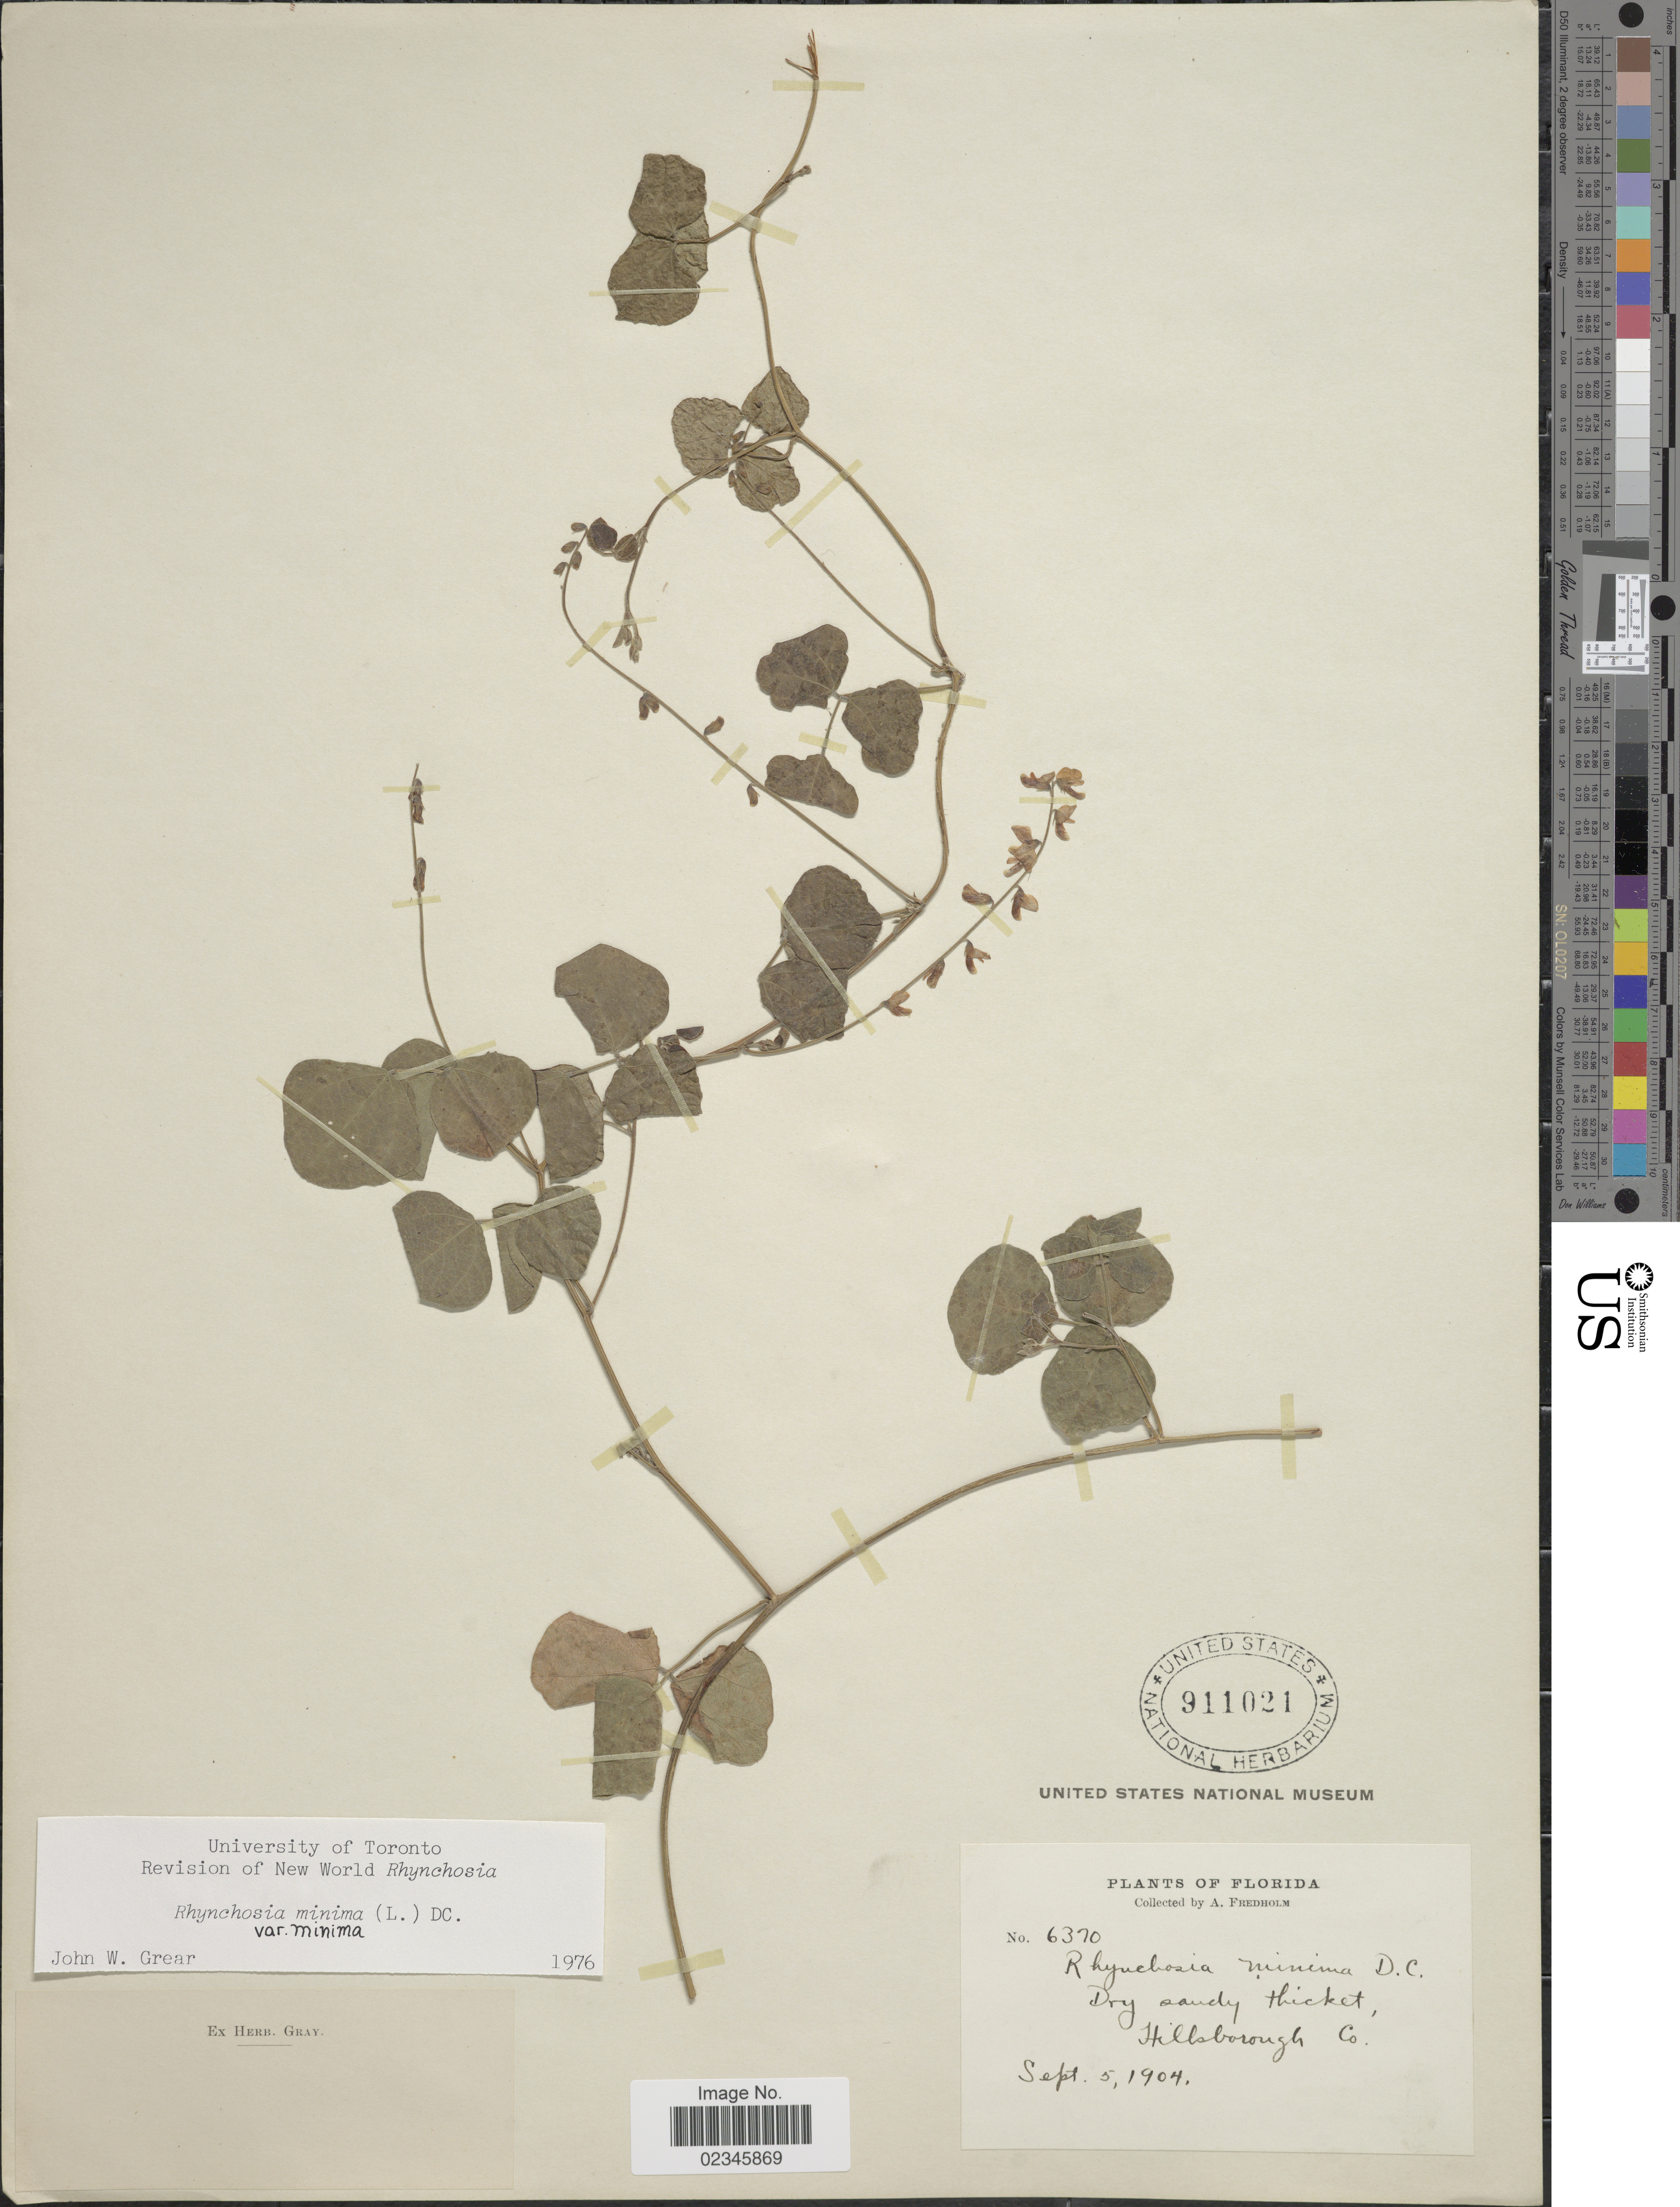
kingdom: Plantae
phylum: Tracheophyta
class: Magnoliopsida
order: Fabales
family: Fabaceae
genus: Rhynchosia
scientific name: Rhynchosia minima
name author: (L.) DC.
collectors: A. Fredholm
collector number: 6370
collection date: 1904-09-05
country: United States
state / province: Florida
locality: Dry sandy thicket, Hillsborough Co.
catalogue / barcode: US 911021